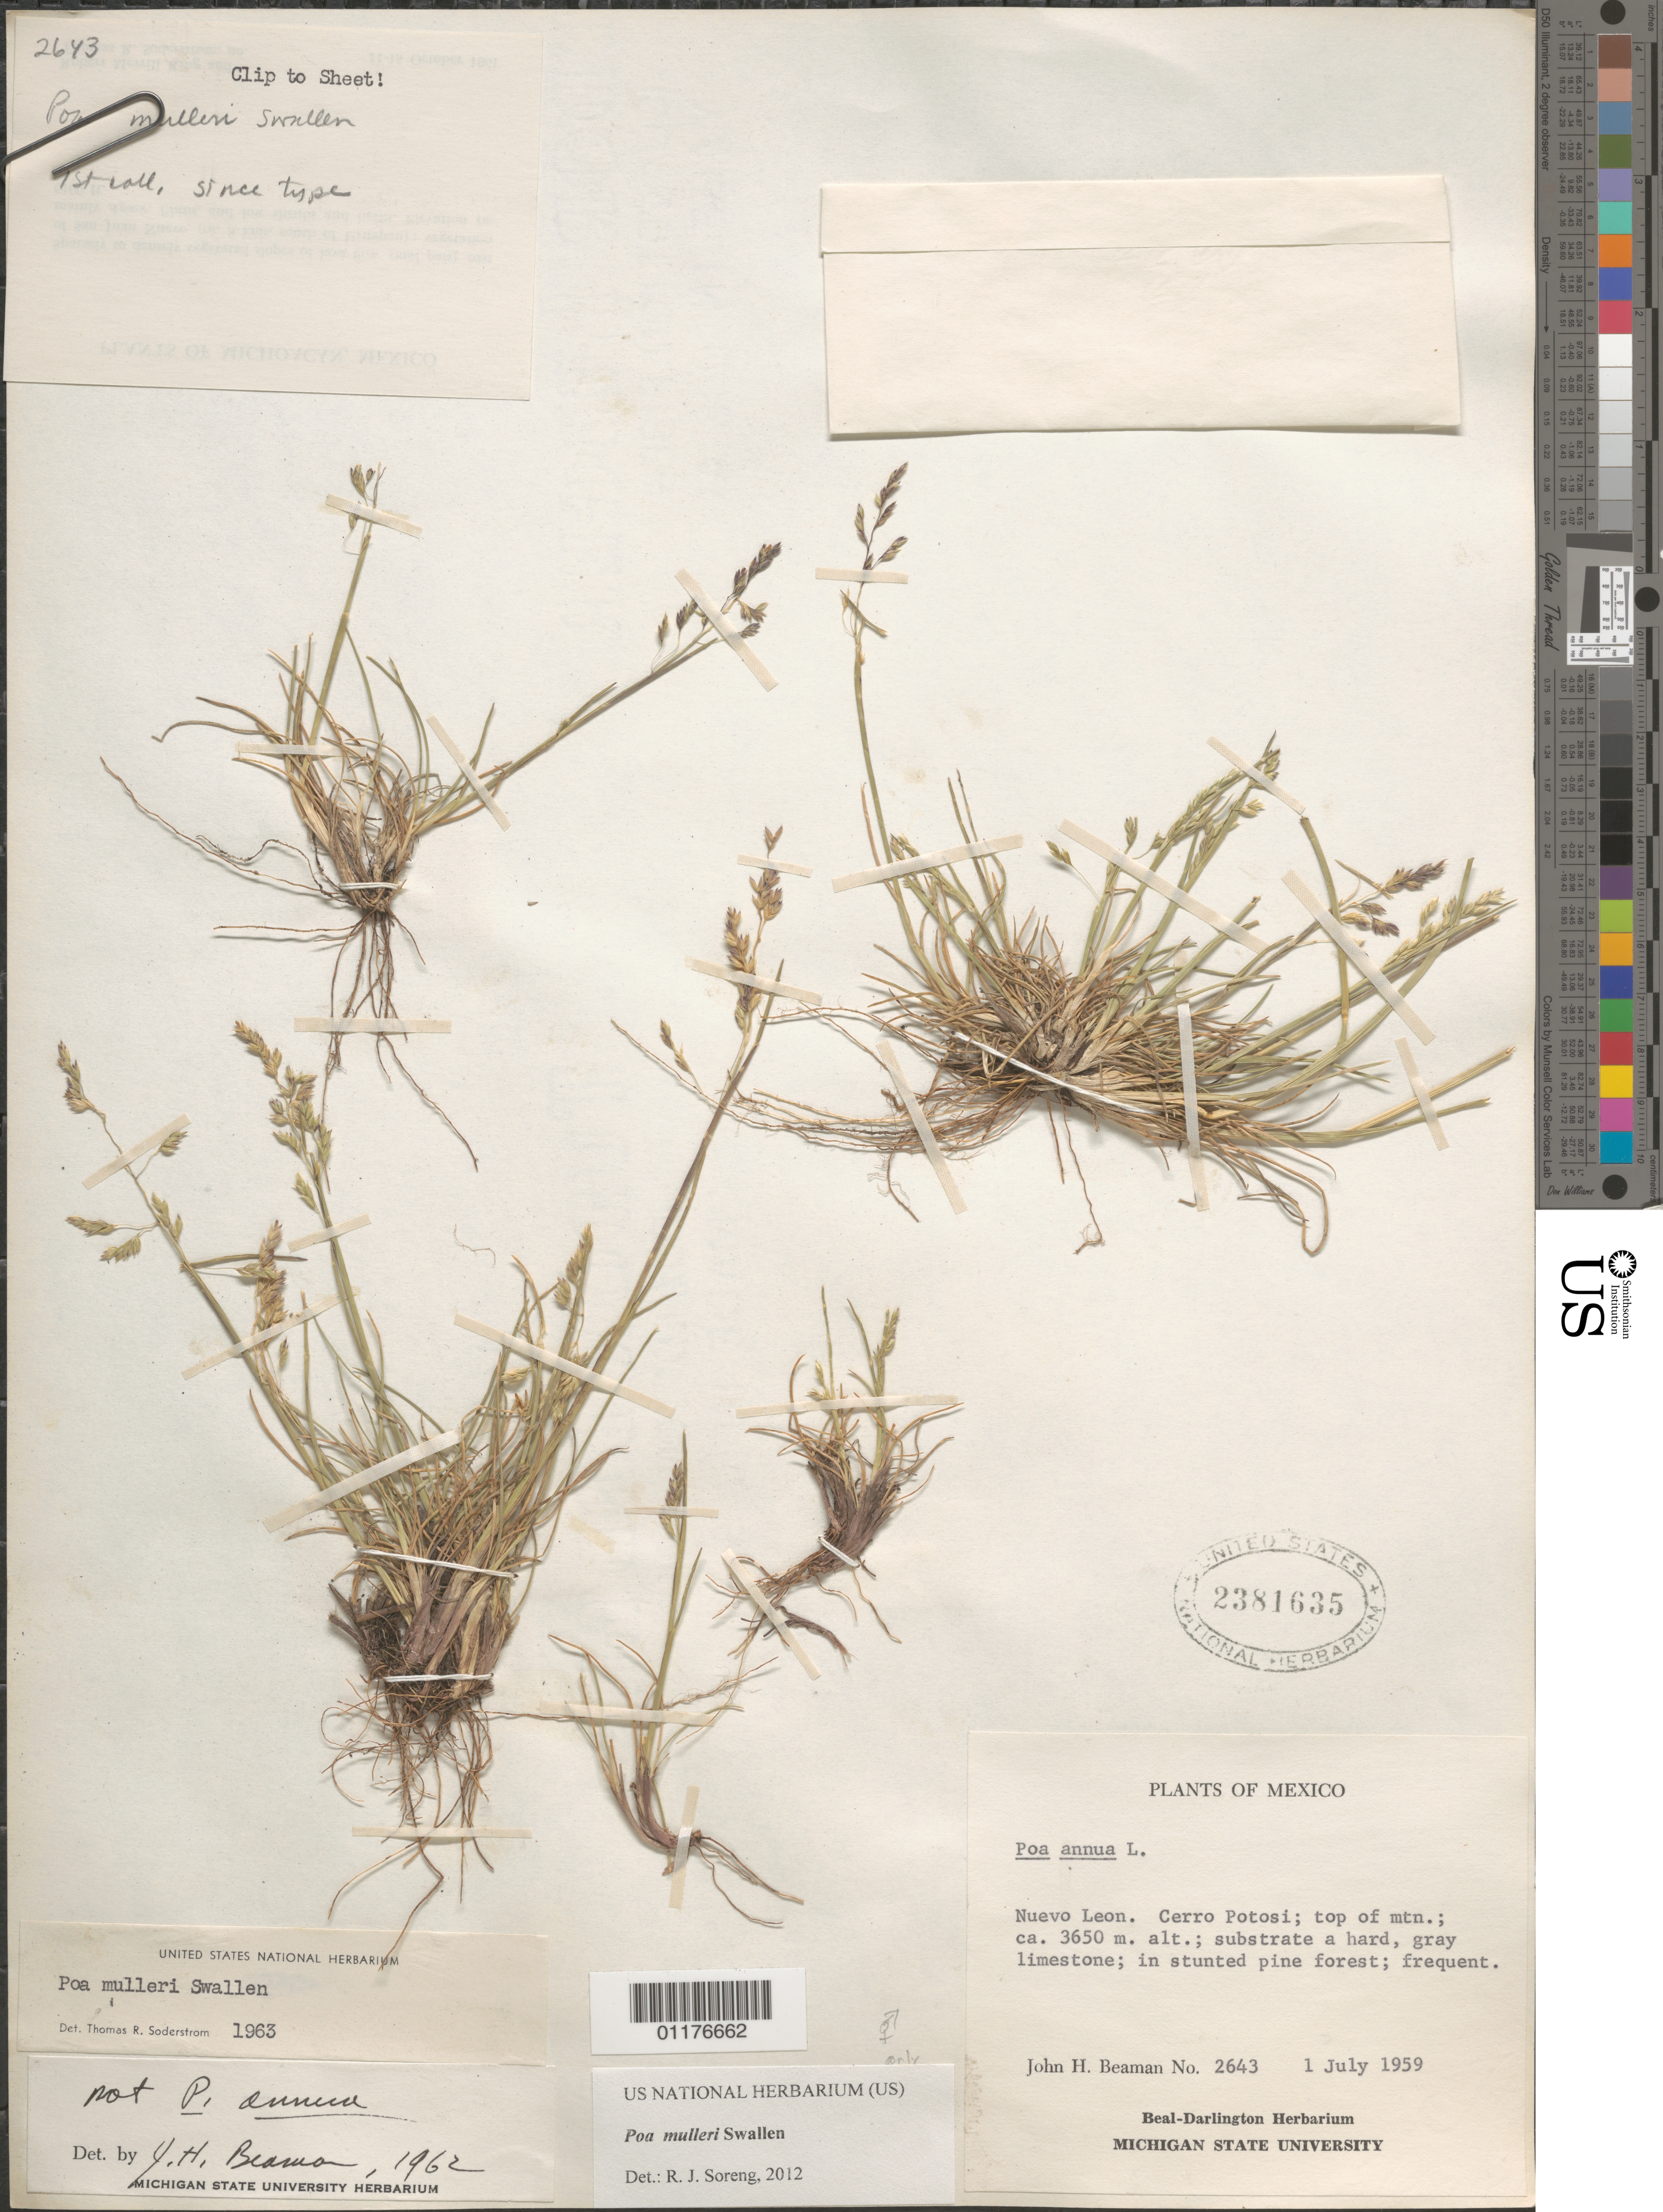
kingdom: Plantae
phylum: Tracheophyta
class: Liliopsida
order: Poales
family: Poaceae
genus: Poa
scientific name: Poa mulleri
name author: Swallen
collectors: J. H. Beaman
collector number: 2643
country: Mexico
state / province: Nuevo León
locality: Cerro Potosi, top of mtn.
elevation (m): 3650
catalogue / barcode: US 2381635